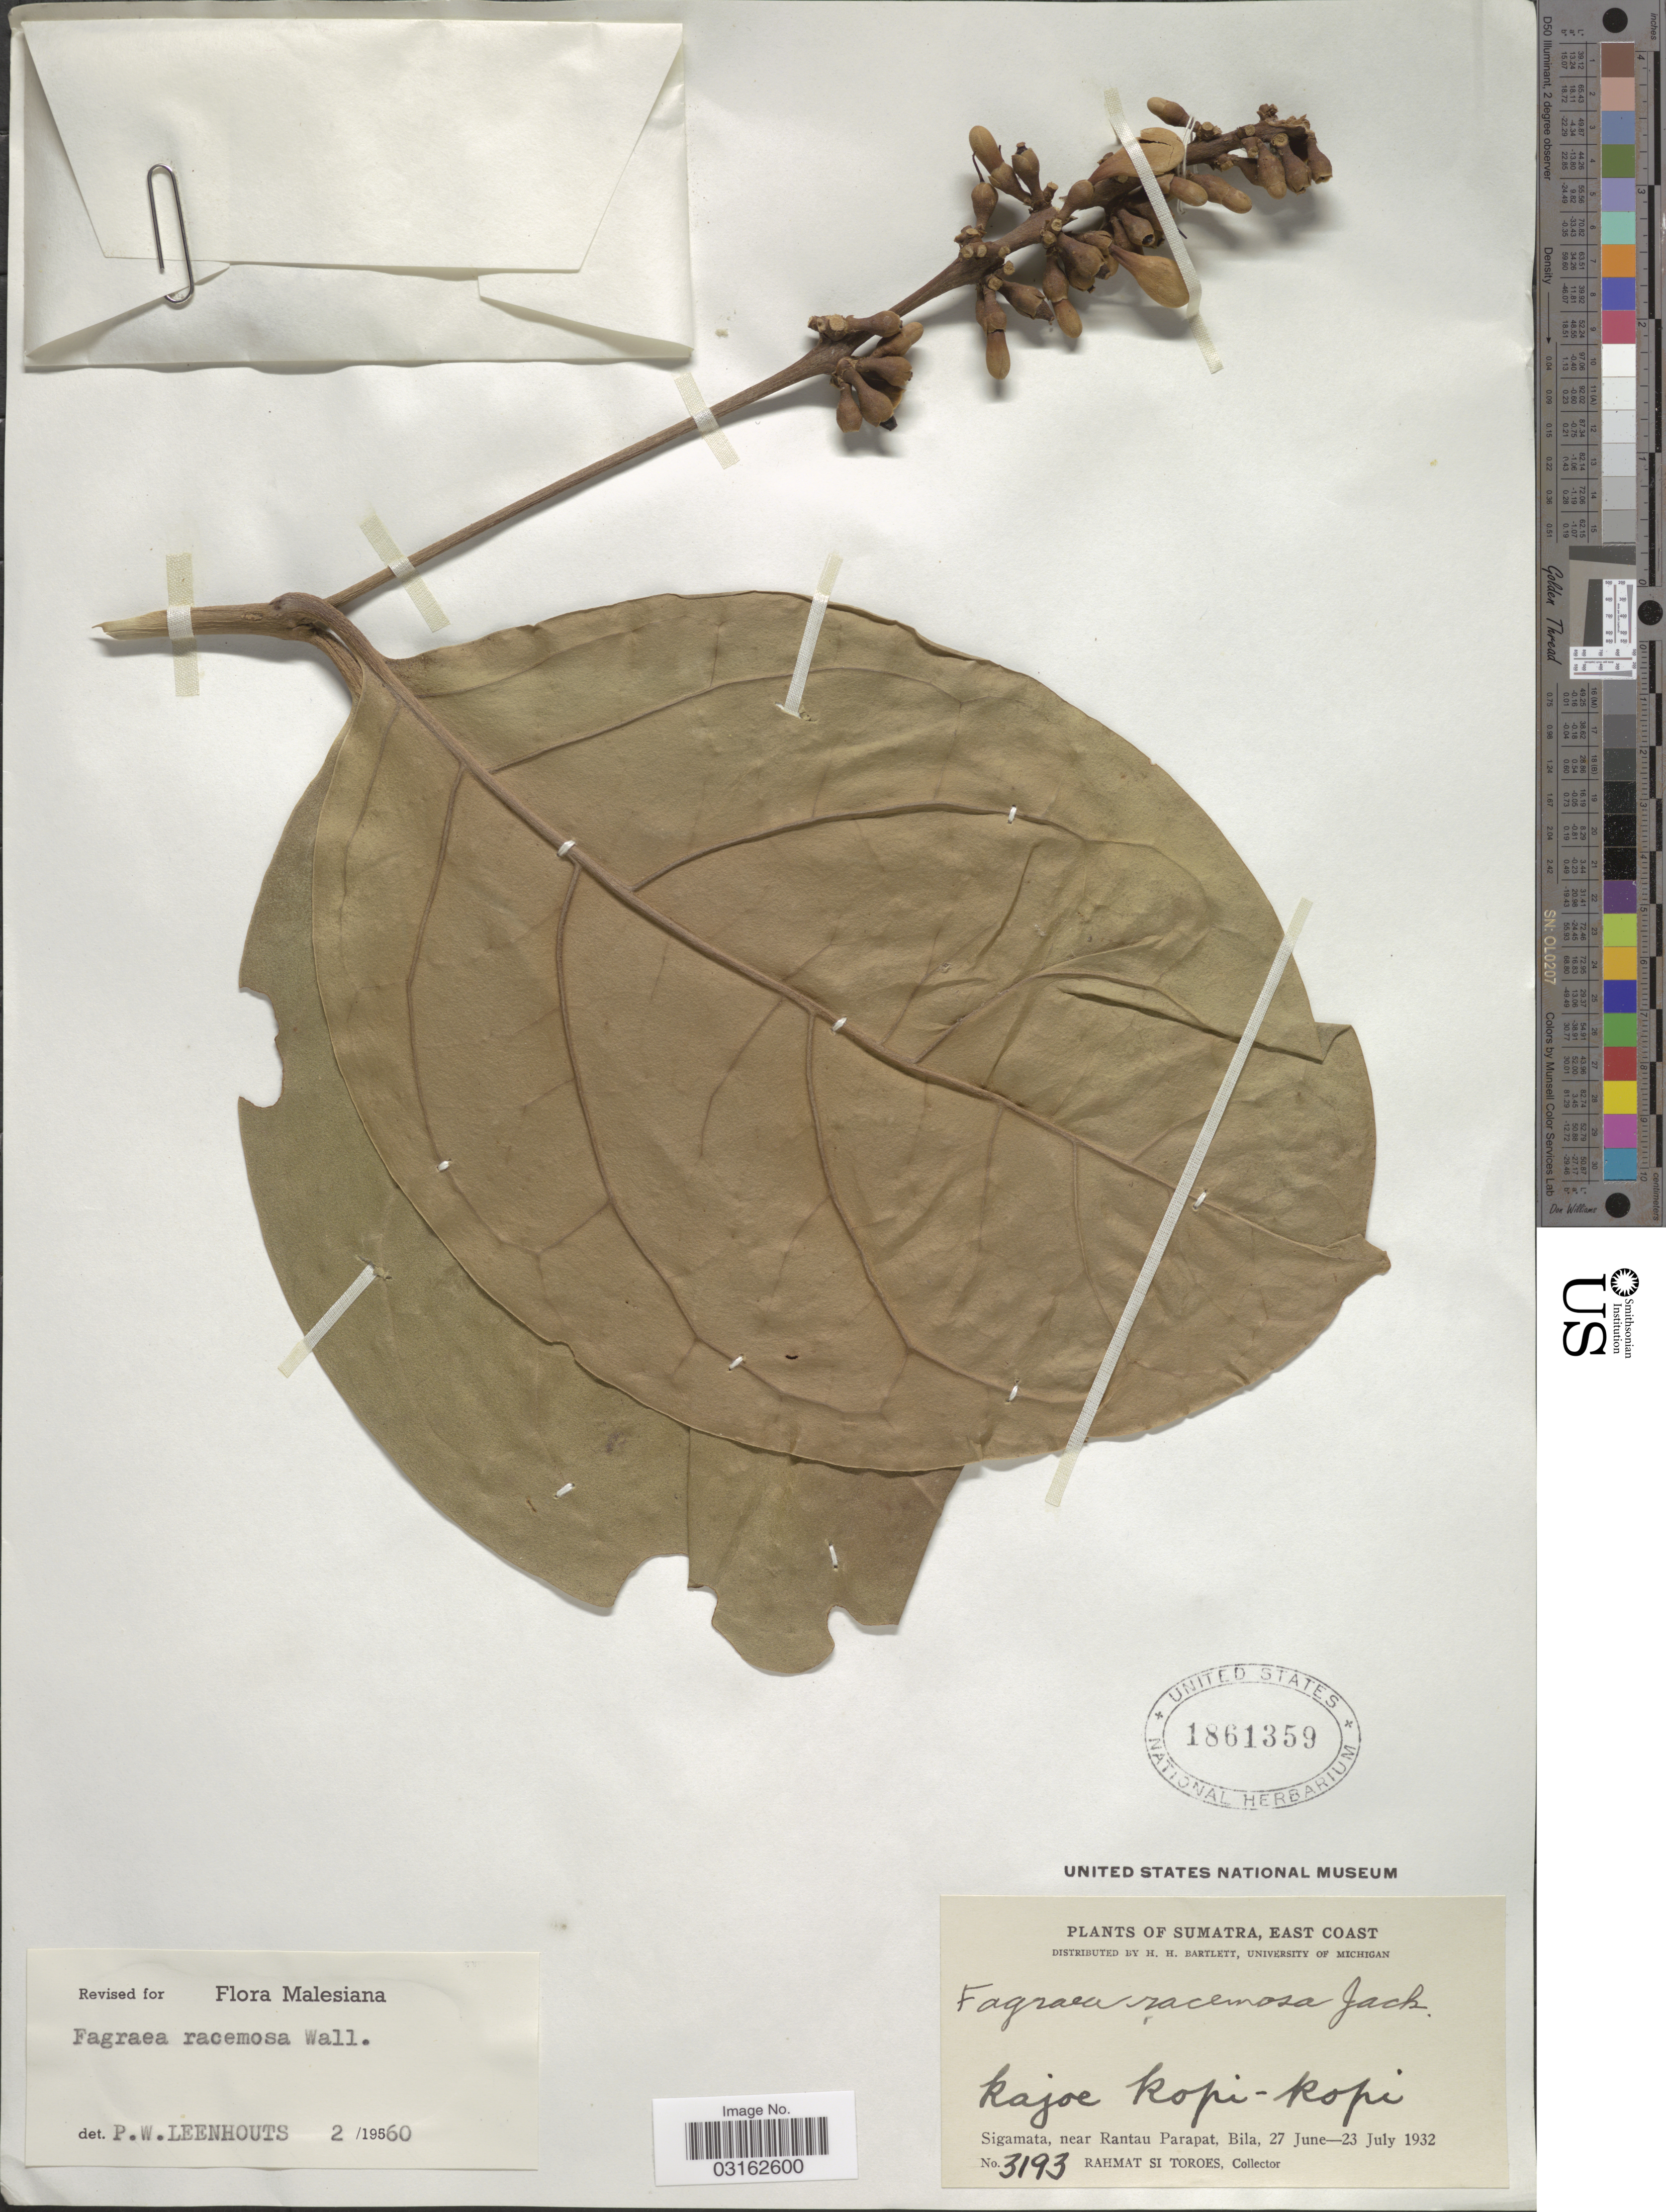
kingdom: Plantae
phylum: Tracheophyta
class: Magnoliopsida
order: Gentianales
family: Gentianaceae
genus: Fagraea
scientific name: Fagraea racemosa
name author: Jack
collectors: Rahmat Si Boeea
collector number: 3193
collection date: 1932-06-27/1932-07-23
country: Indonesia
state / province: Sumatra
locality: East Coast. Sigamata, near Rantau Parapat, Bila.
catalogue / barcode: US 1861359